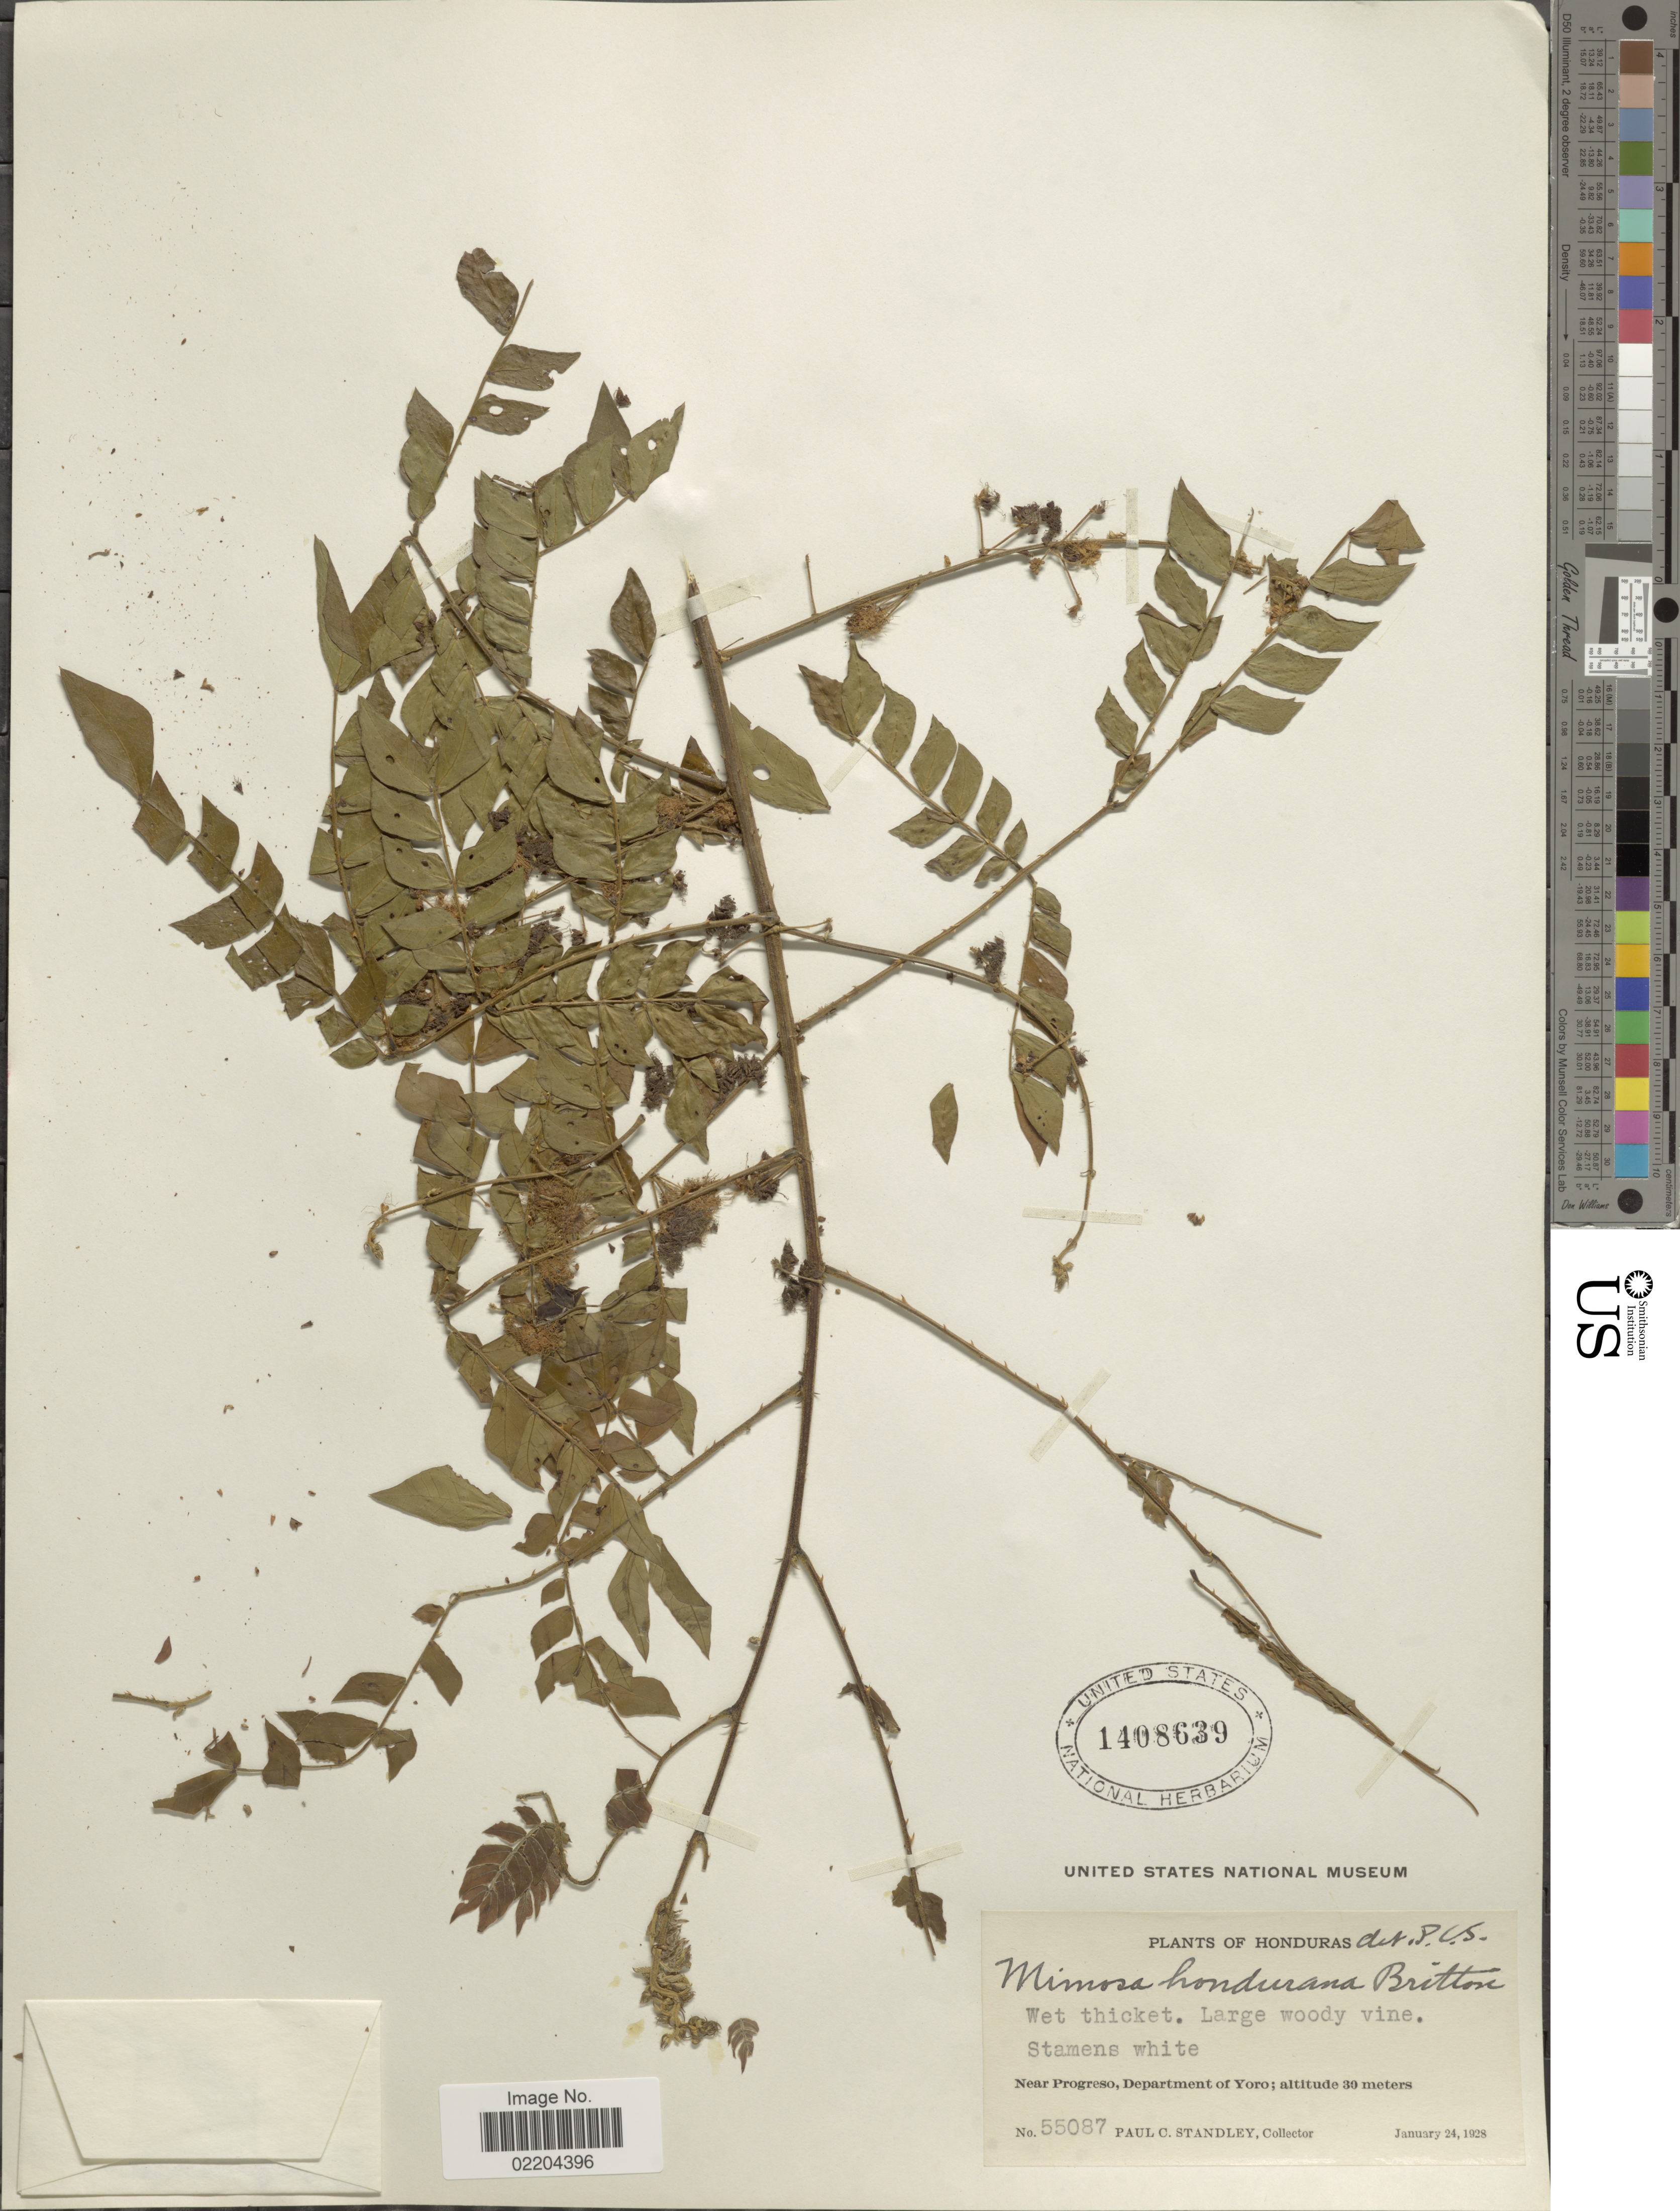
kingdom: Plantae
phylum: Tracheophyta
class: Magnoliopsida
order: Fabales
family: Fabaceae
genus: Mimosa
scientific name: Mimosa hondurana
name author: Britton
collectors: P. C. Standley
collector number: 55087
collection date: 1928-01-24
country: Honduras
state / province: Yoro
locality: Near Progess, Department of Yoro.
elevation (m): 30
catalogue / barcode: US 1408639